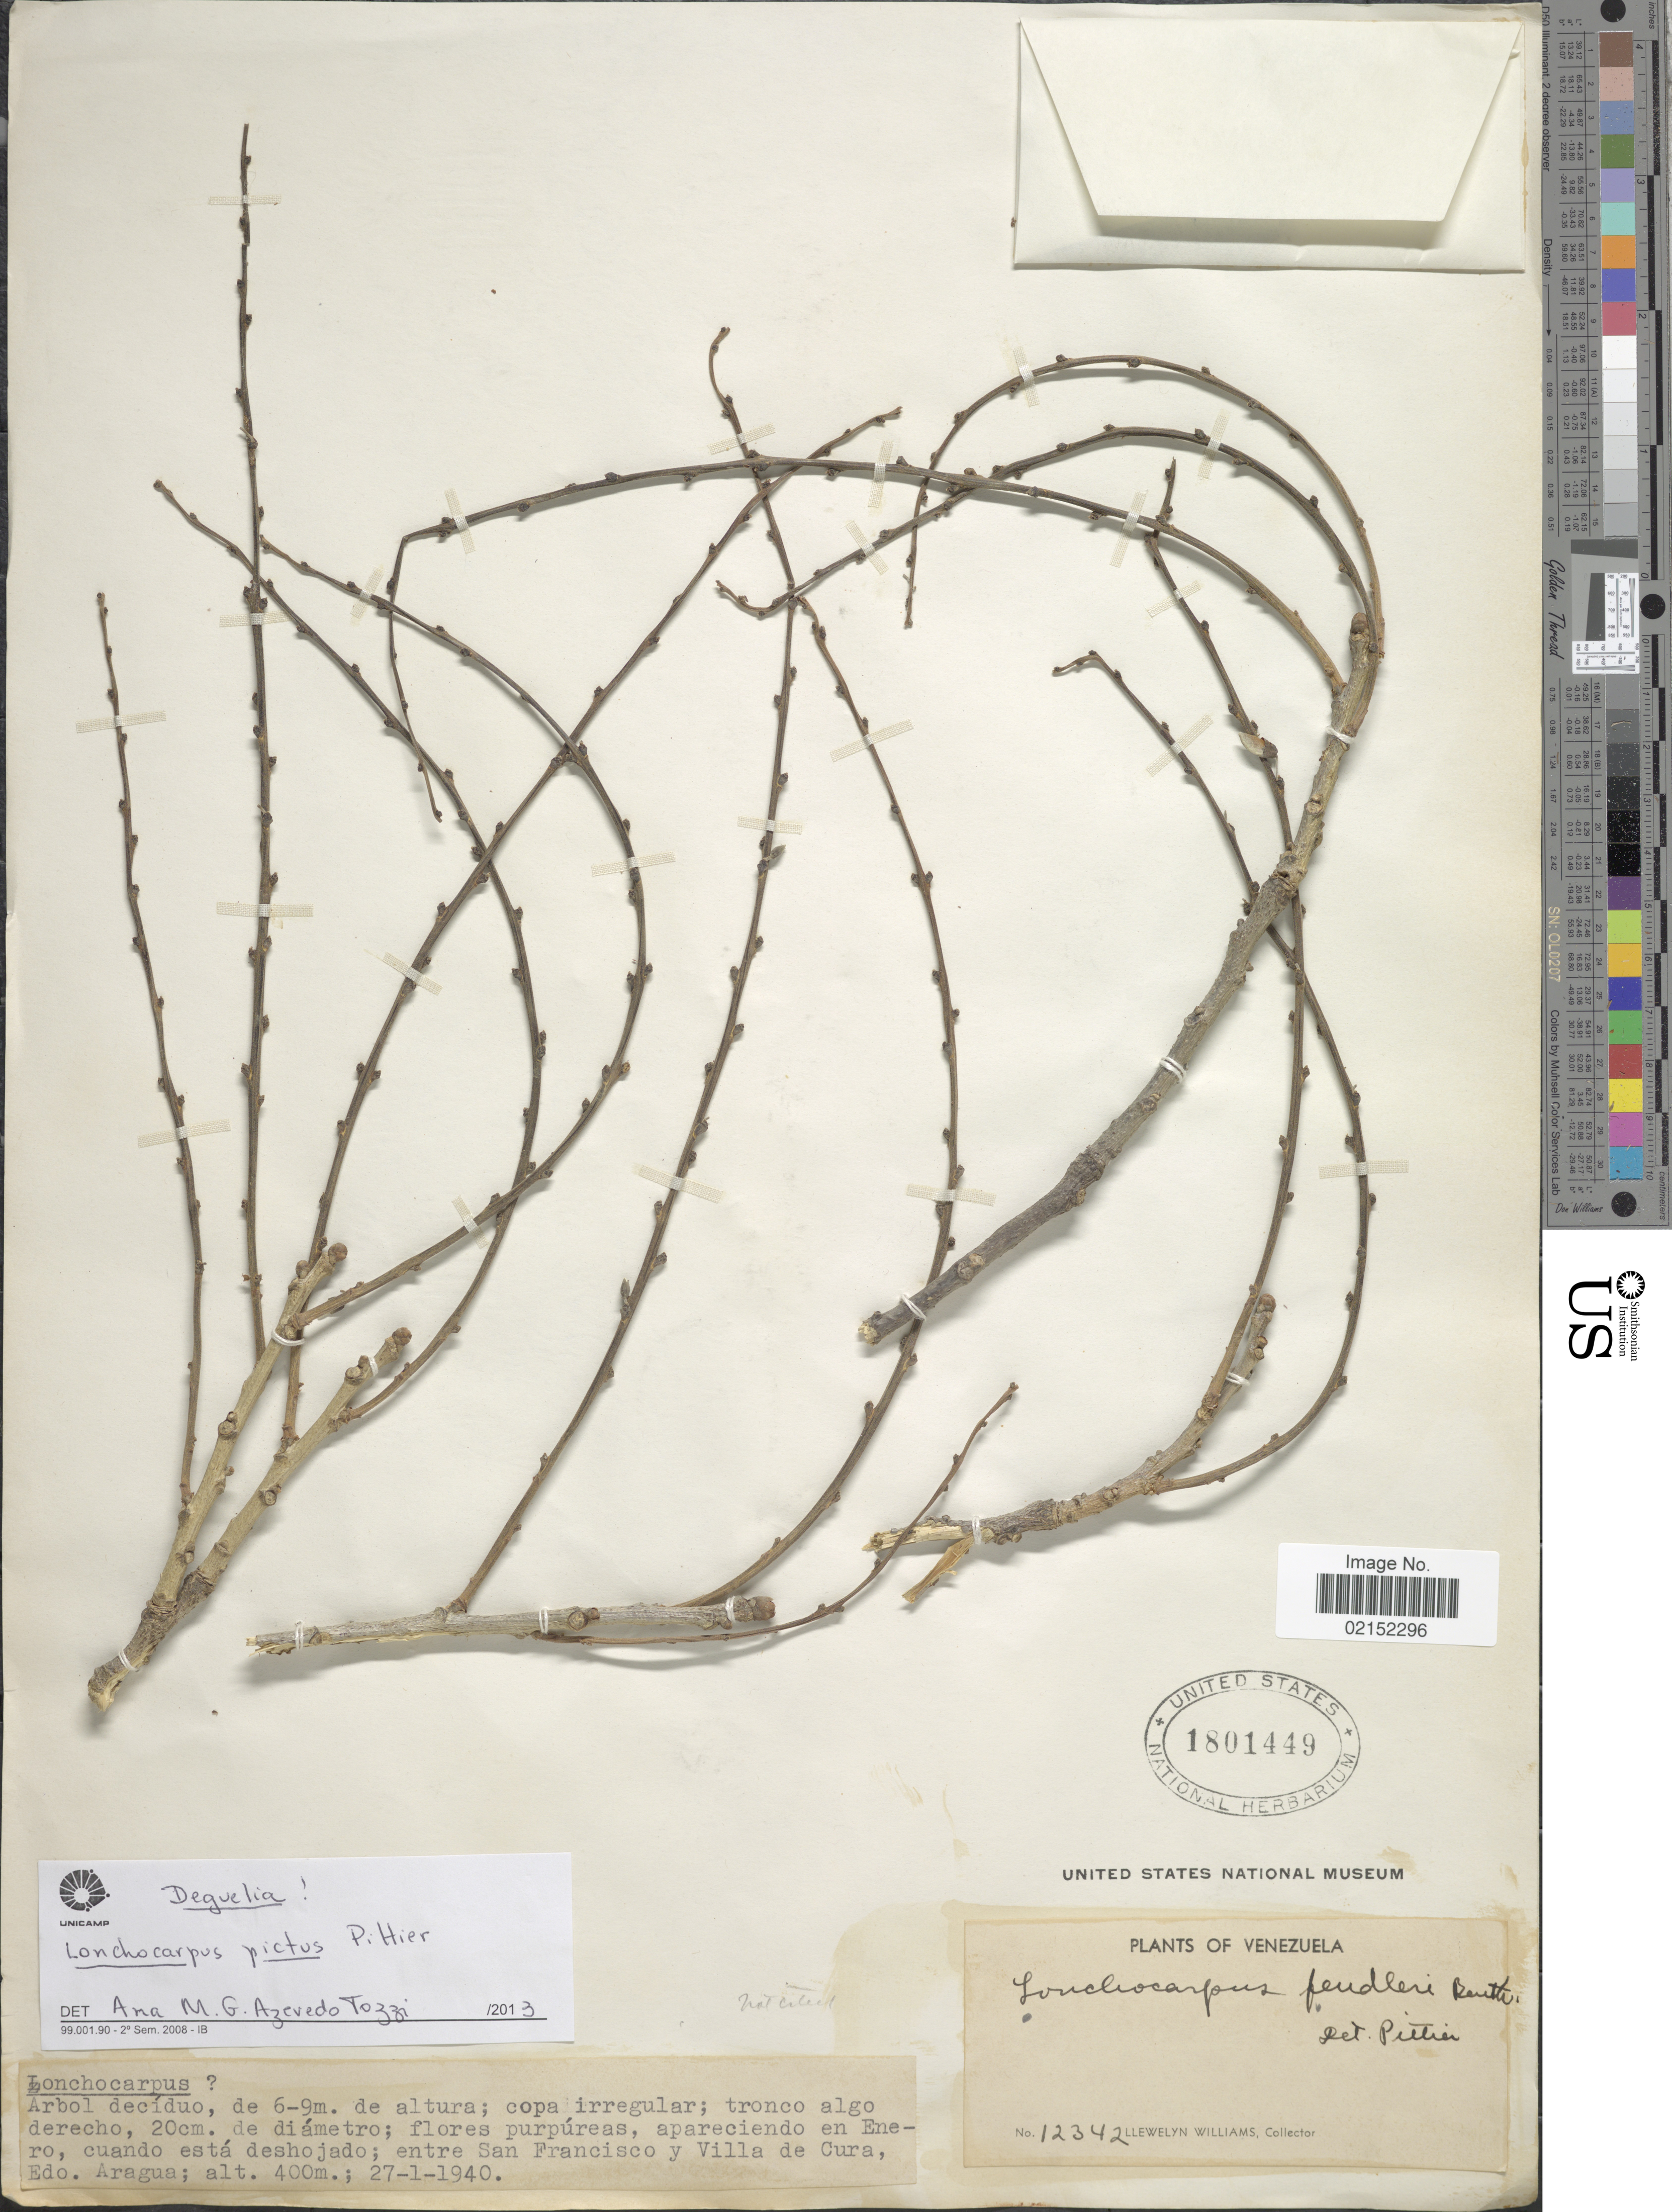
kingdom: Plantae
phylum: Tracheophyta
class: Magnoliopsida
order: Fabales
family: Fabaceae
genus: Lonchocarpus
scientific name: Lonchocarpus pictus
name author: Pittier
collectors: Ll. Williams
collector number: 12342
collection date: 1940-01-27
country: Venezuela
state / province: Aragua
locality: Apareciendo en Enero, cuando esta deshojado; entre San Francisco y Villa de Cura.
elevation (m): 400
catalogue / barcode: US 1801449